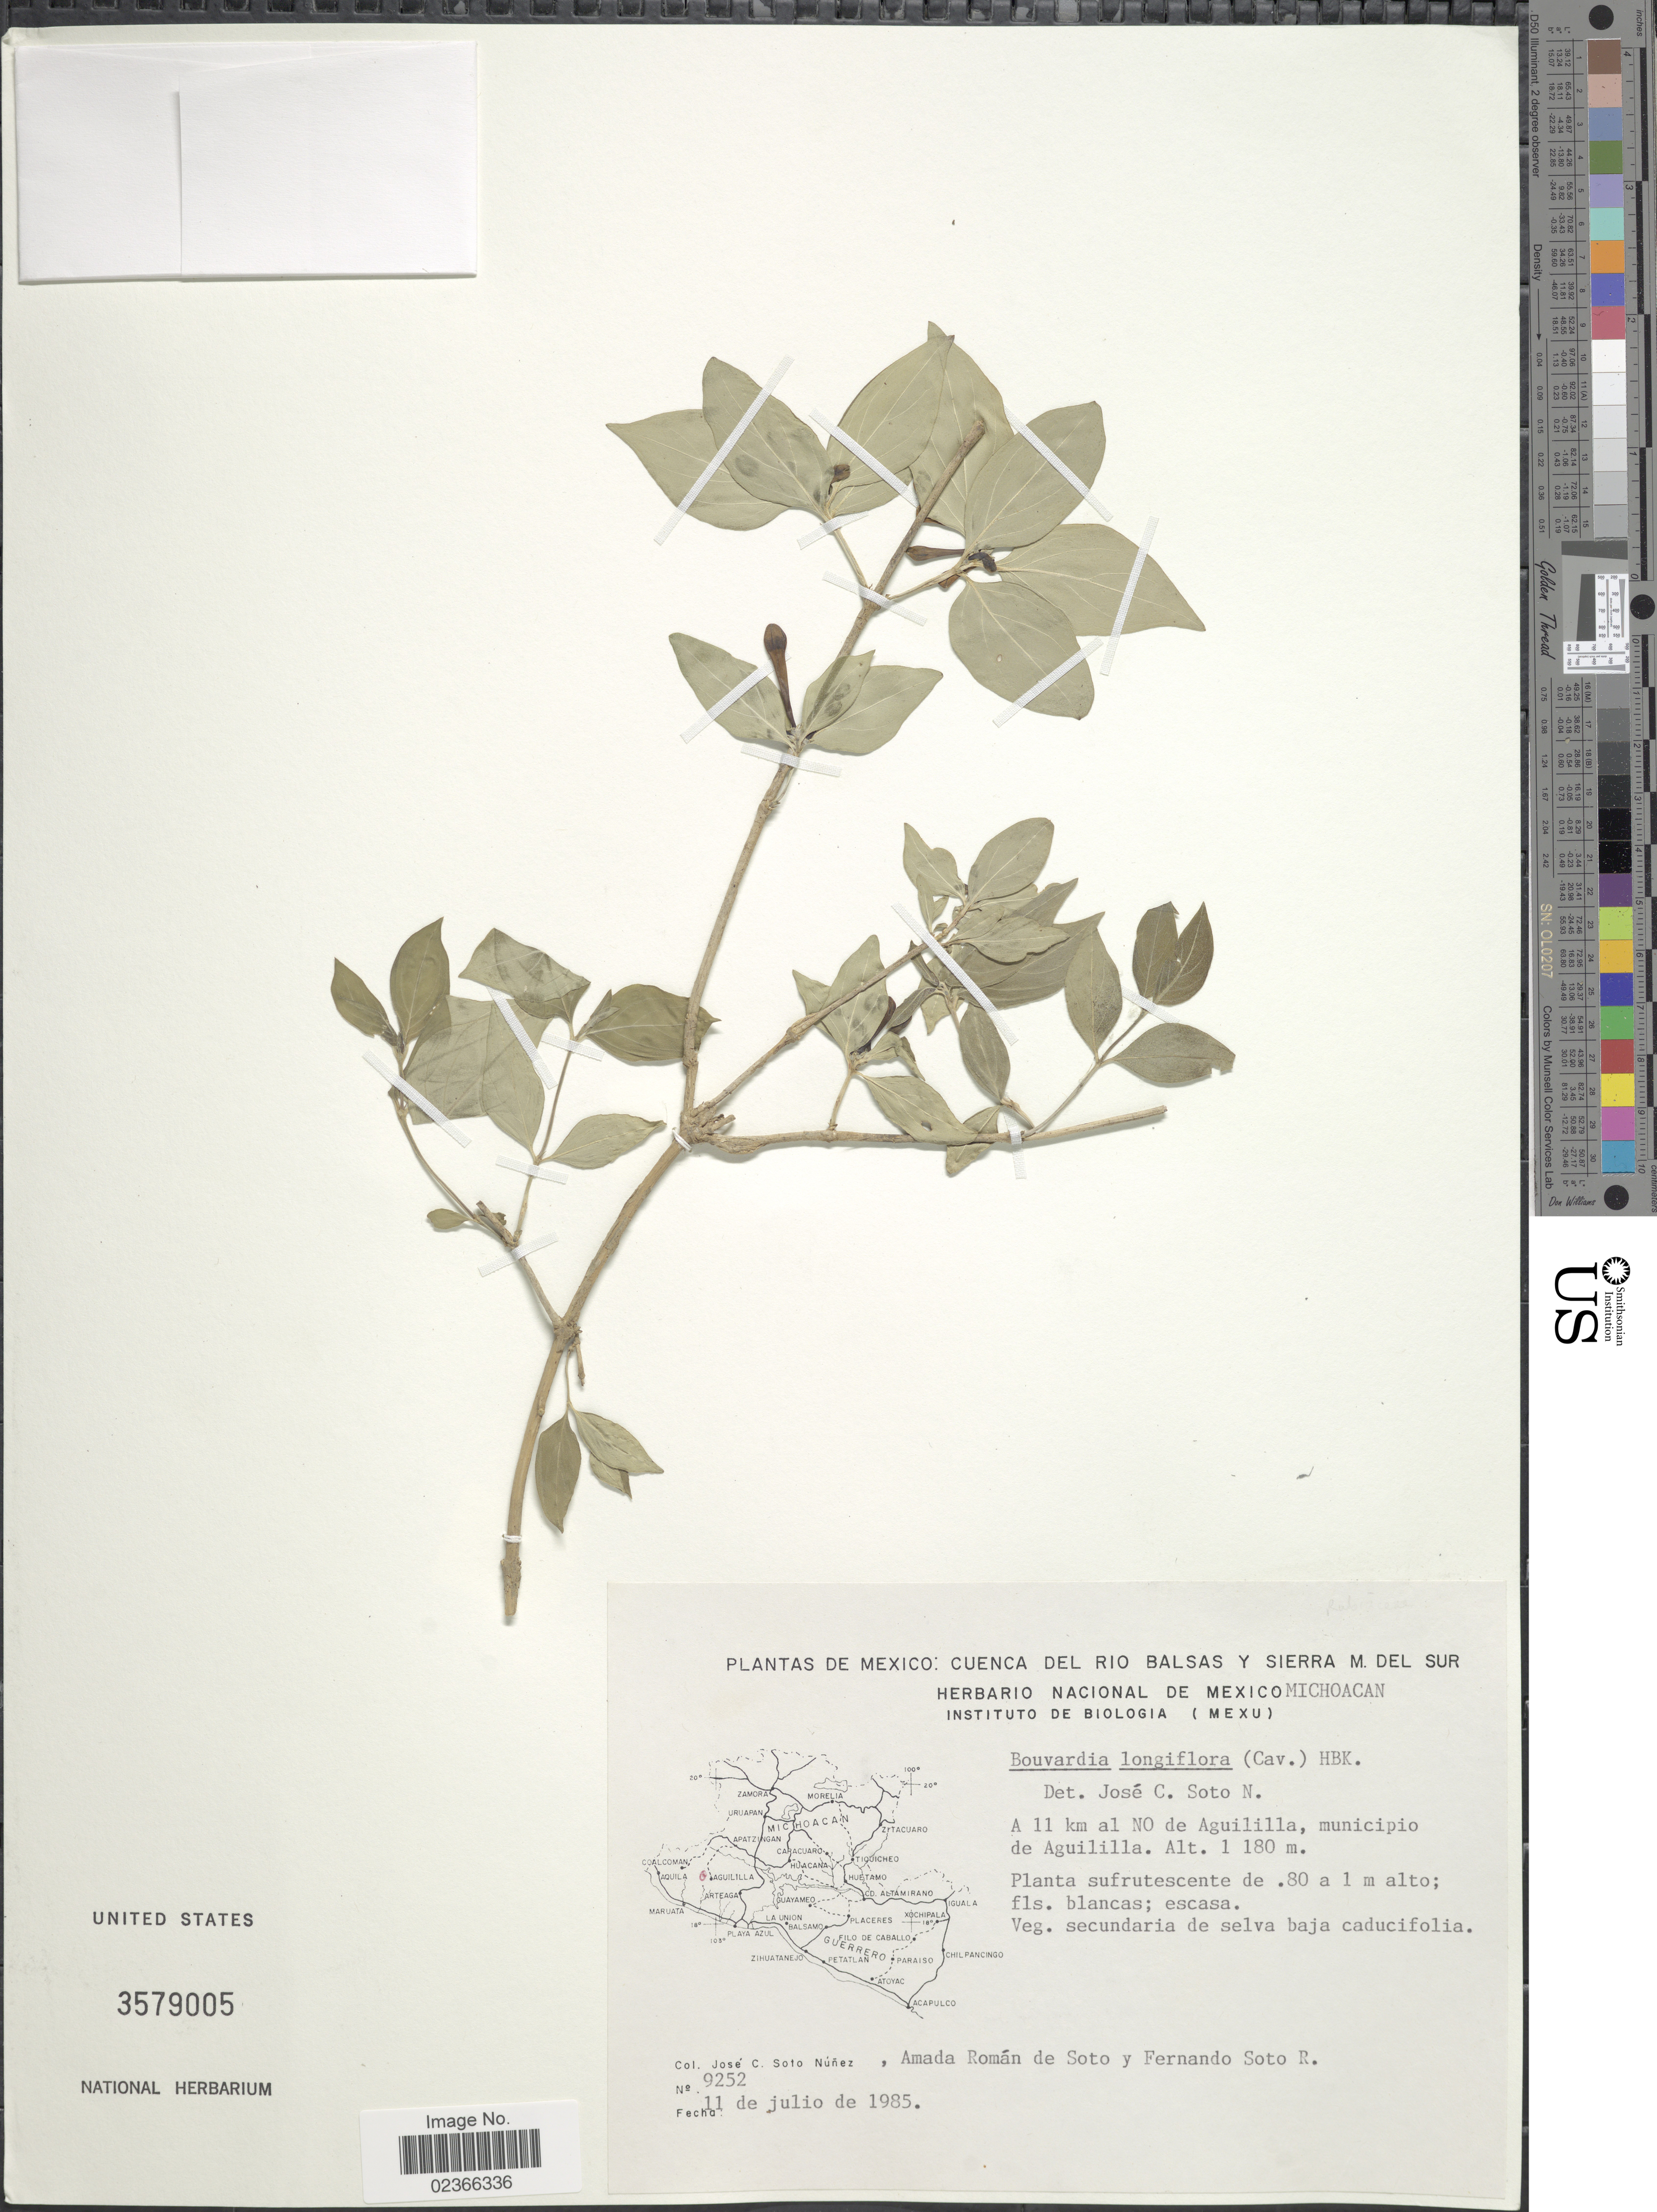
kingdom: Plantae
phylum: Tracheophyta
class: Magnoliopsida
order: Gentianales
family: Rubiaceae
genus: Bouvardia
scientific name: Bouvardia longiflora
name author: (Cav.) Kunth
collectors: J. Soto, Roman de Soto, A. & F. Soto R.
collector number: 9252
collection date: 1985-07-11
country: Mexico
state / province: Michoacán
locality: Cuenca del Rio Balsas y Sierra M. del Sur, A 11 km al NO de Aguililla, municipio de Aguililla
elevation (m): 1180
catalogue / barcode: US 3579005